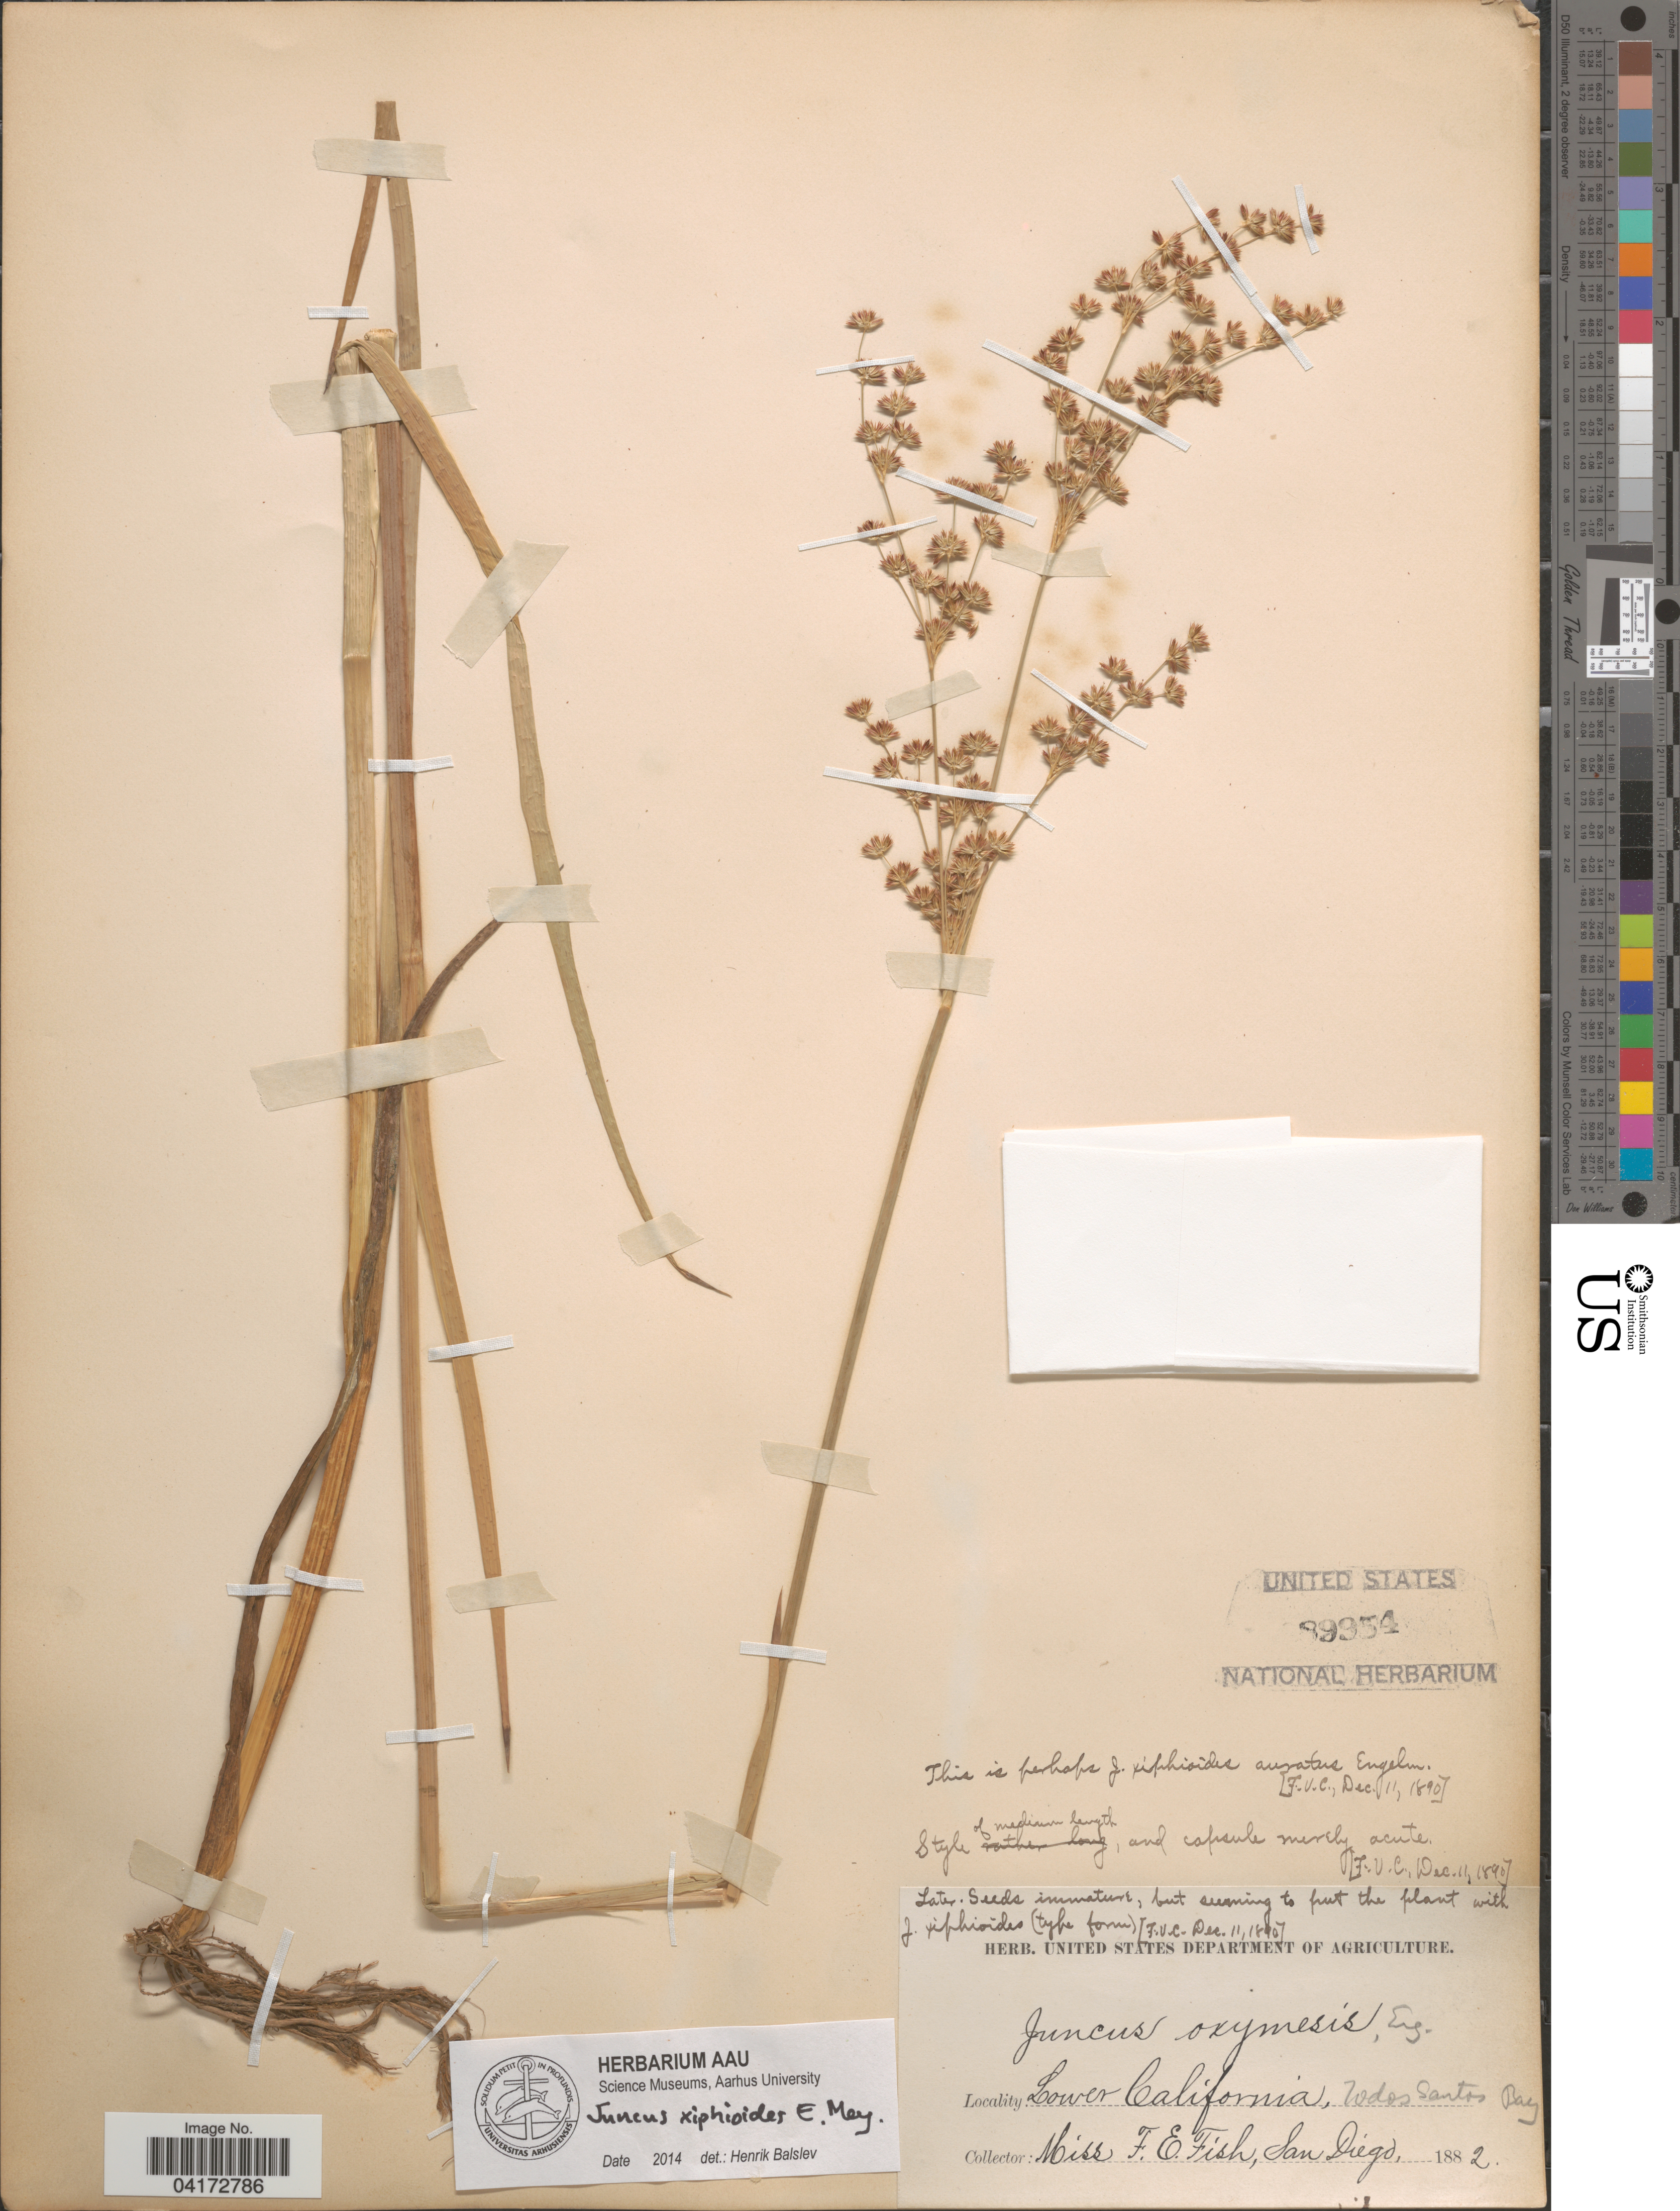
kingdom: Plantae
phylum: Tracheophyta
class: Liliopsida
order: Poales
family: Juncaceae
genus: Juncus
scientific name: Juncus xiphioides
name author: E. Mey.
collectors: F. Fish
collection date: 1882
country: Mexico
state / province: Baja California Sur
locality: Lower California, Todos Santos Bay.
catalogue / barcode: US 89954